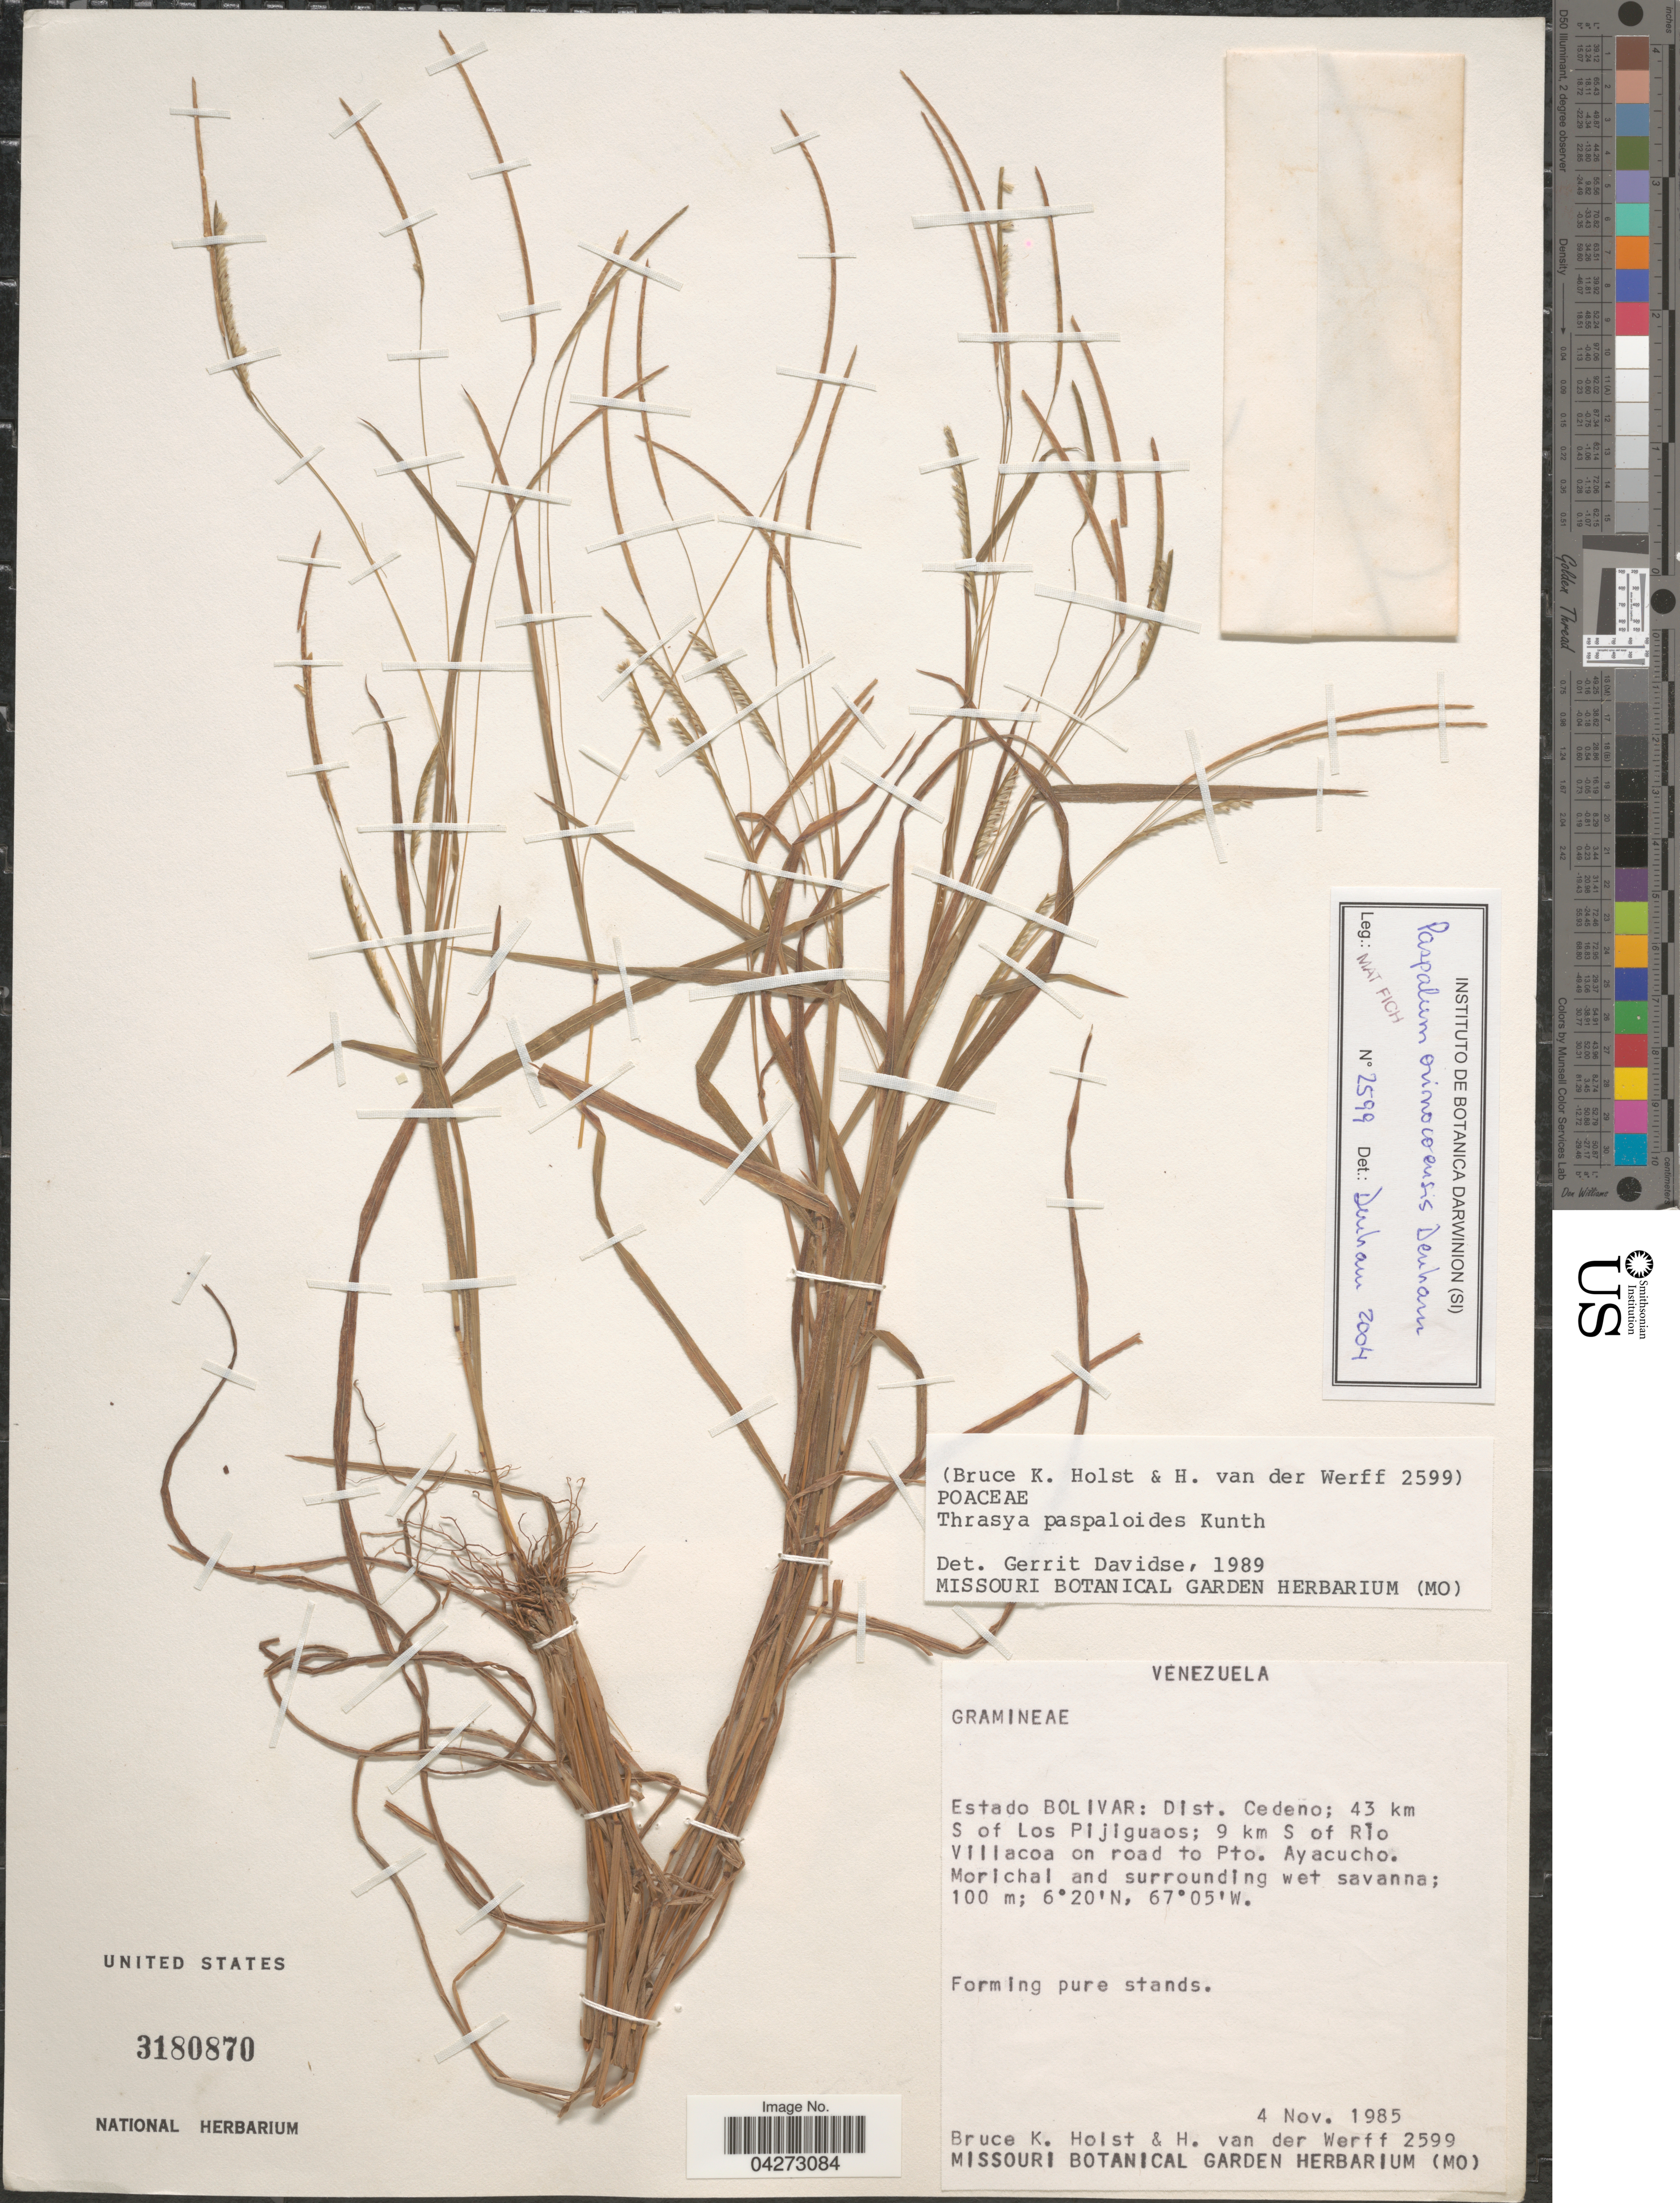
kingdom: Plantae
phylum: Tracheophyta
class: Liliopsida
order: Poales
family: Poaceae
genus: Paspalum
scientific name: Paspalum orinocense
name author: S. Denham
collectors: B. Holst & H. van der Werff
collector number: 2599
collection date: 1985-11-04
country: Venezuela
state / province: Bolivar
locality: Dist. Cedeno; 43 km S of Los Pijiguaos; 9 km S of Río Villacoa on road to Pto. Ayacucho.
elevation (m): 100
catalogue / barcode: US 3180870